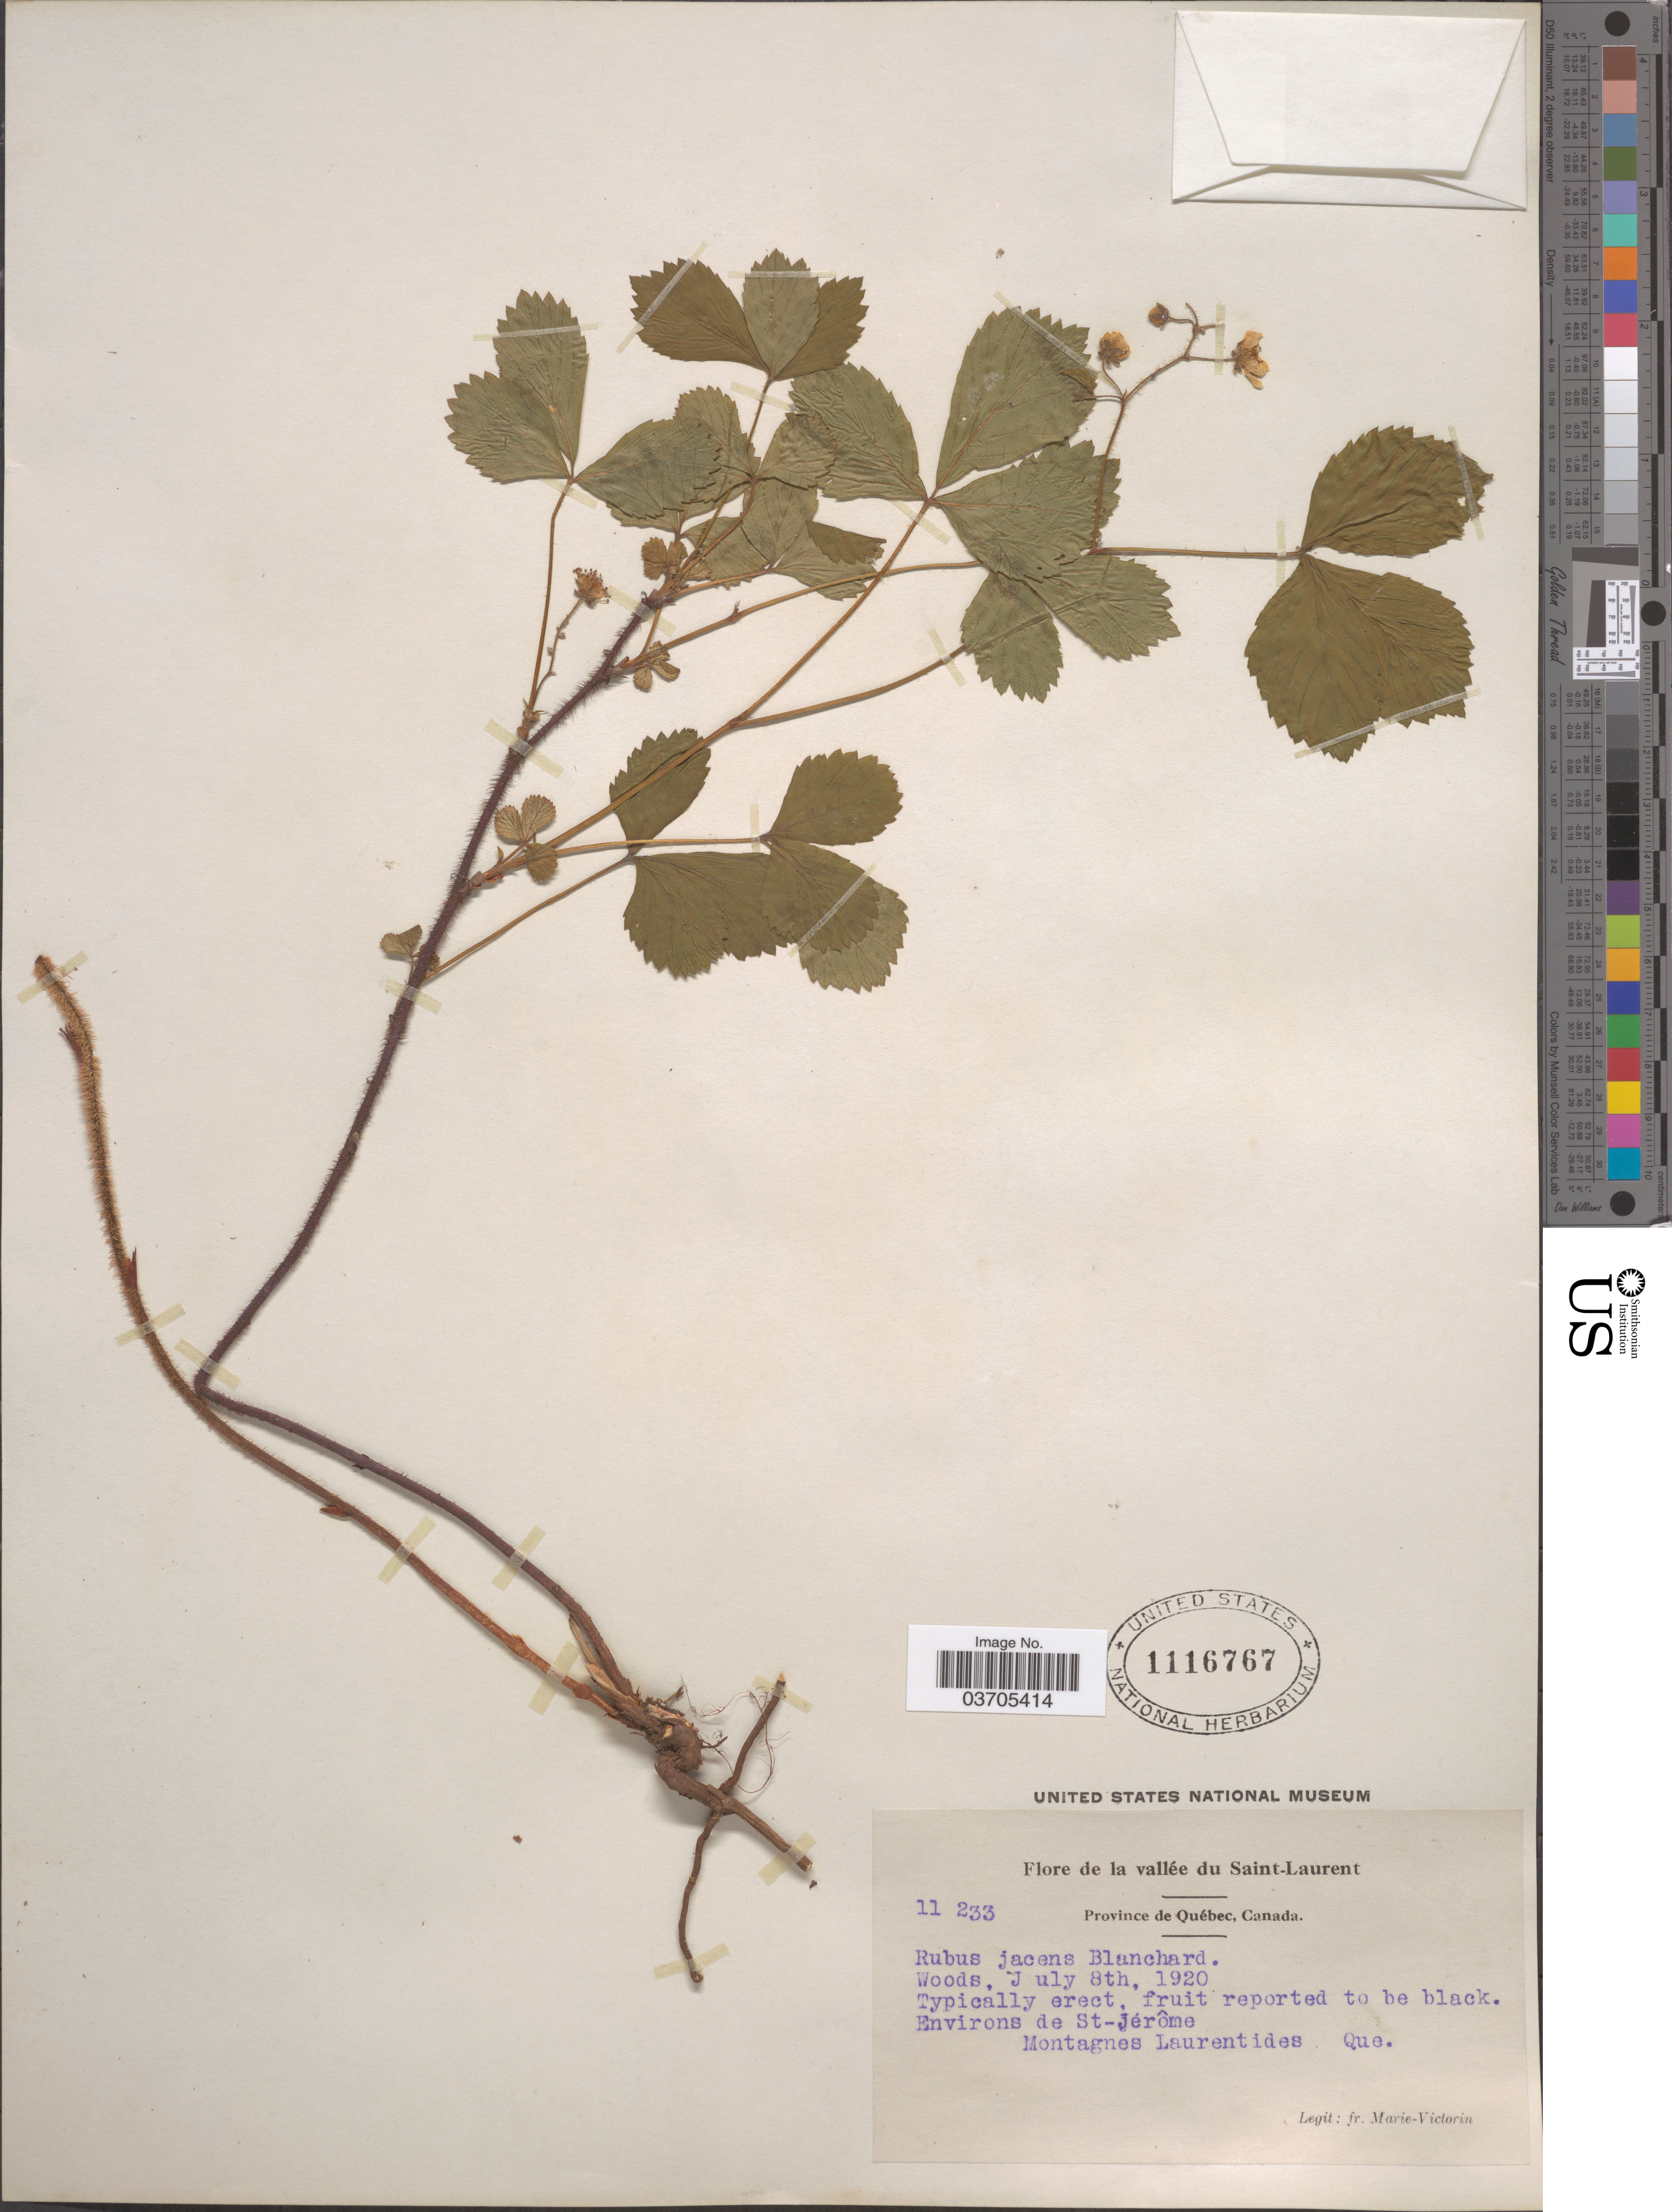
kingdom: Plantae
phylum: Tracheophyta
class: Magnoliopsida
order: Rosales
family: Rosaceae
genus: Rubus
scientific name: Rubus jacens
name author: Blanch.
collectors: Fr. Marie-Victorin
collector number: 11233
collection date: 1920-07-08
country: Canada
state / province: Quebec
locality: La vallée du Saint-Laurent. Environs de St-Jérôme. Montagnes Laurrentides.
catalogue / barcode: US 1116767